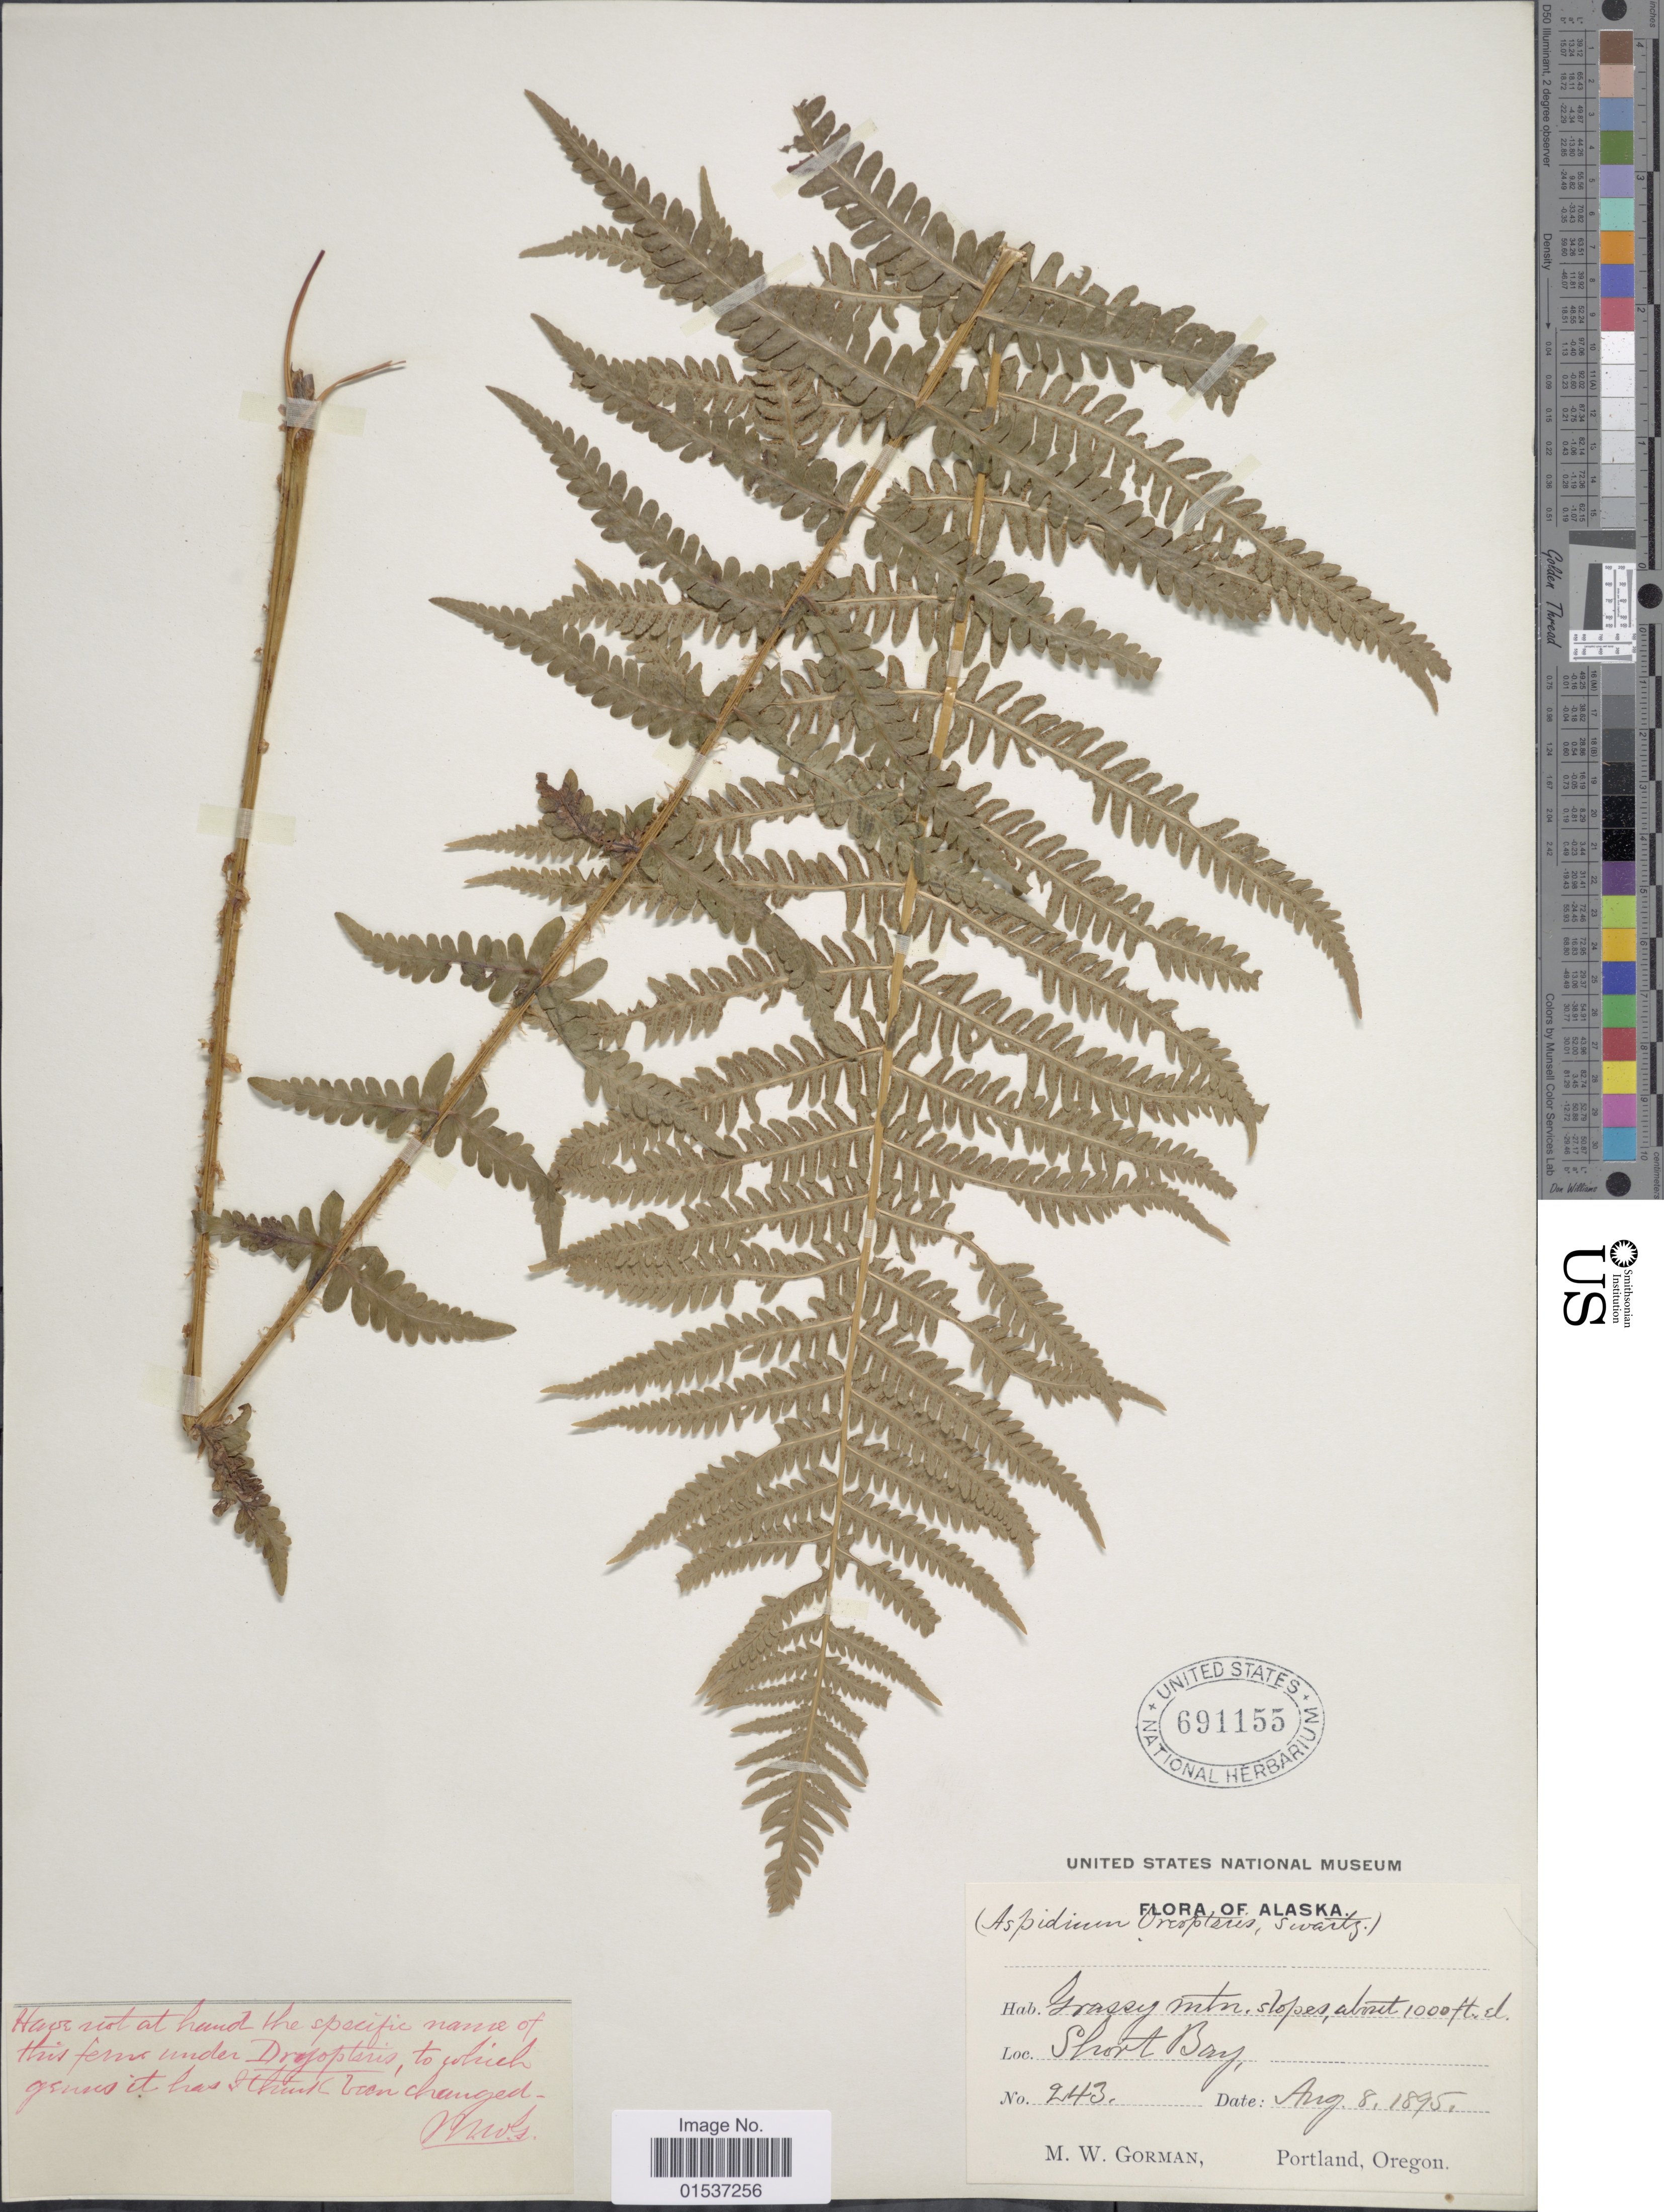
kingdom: Plantae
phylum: Tracheophyta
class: Polypodiopsida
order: Polypodiales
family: Thelypteridaceae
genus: Oreopteris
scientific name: Oreopteris limbosperma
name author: (All.) K. Iwats.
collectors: M. W. Gorman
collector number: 243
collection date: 1895-08-08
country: United States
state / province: Alaska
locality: Alaska, Short Bay.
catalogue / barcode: US 691155